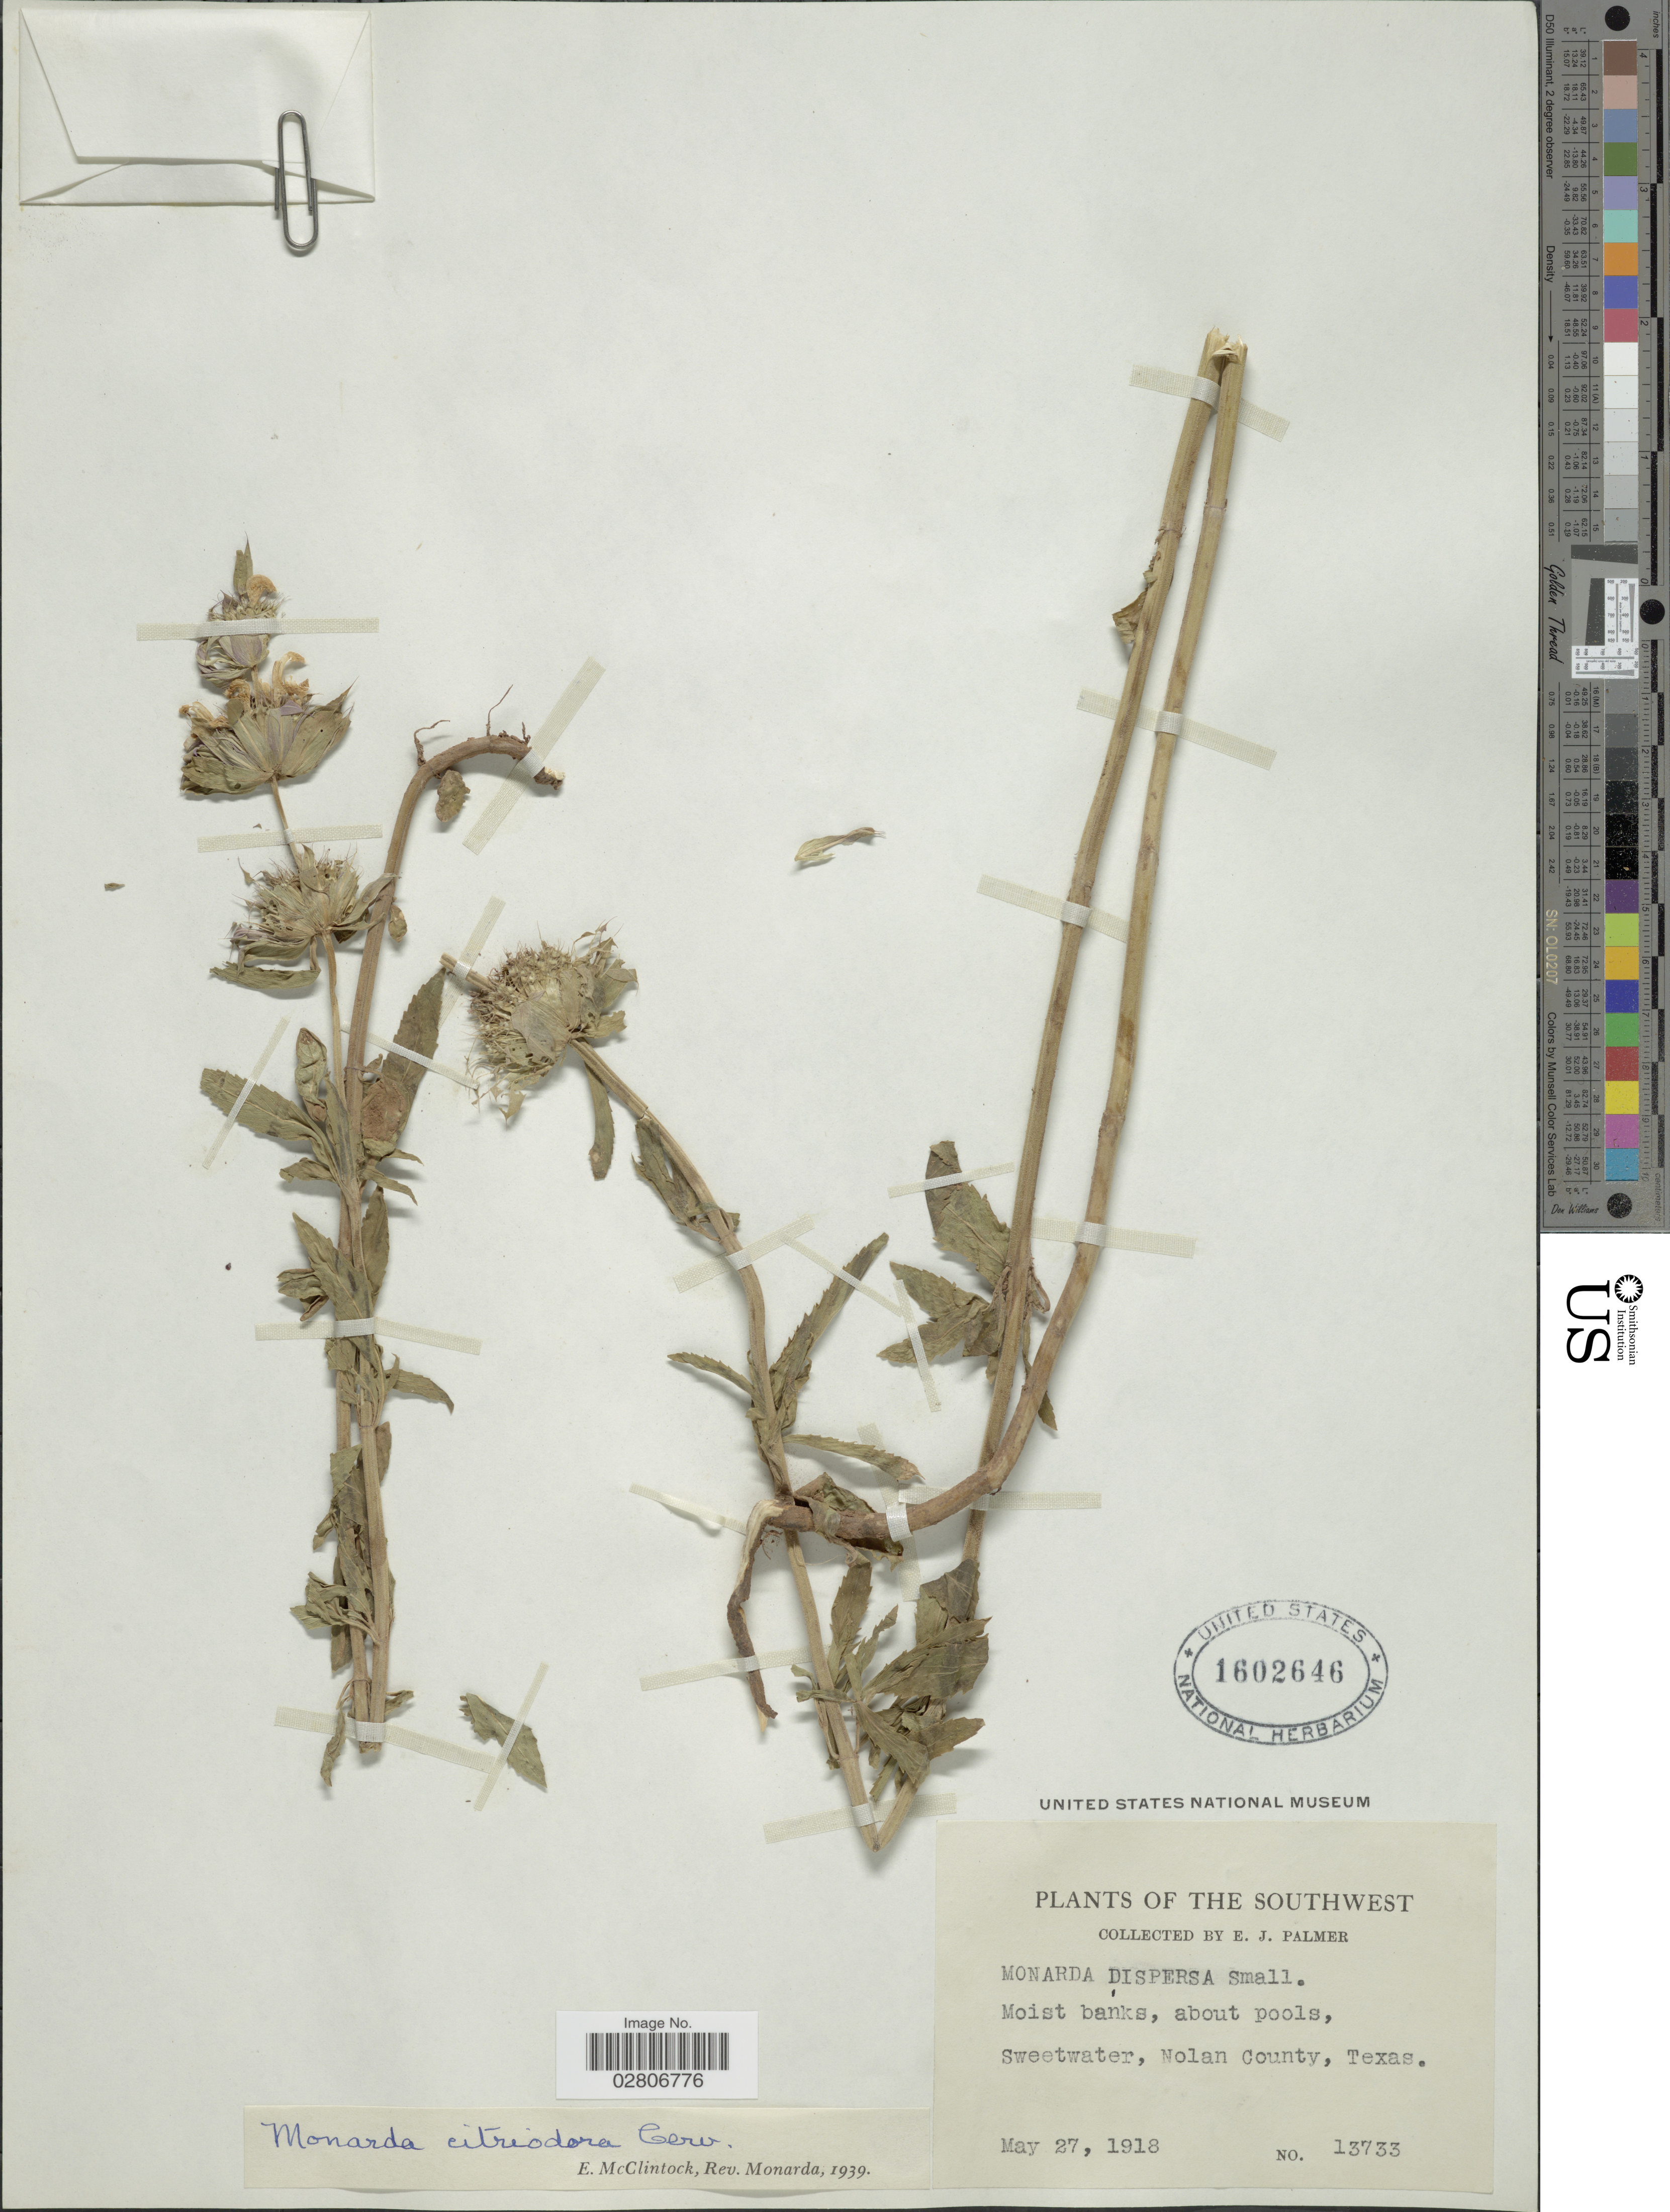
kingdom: Plantae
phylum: Tracheophyta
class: Magnoliopsida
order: Lamiales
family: Lamiaceae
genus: Monarda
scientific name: Monarda citriodora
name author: Cerv. ex Lag.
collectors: E. J. Palmer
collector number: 13733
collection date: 1918-05-27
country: United States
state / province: Texas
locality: Southwest. Moist banks, about pools, Sweetwater, Nolan county.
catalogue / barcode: US 1602646